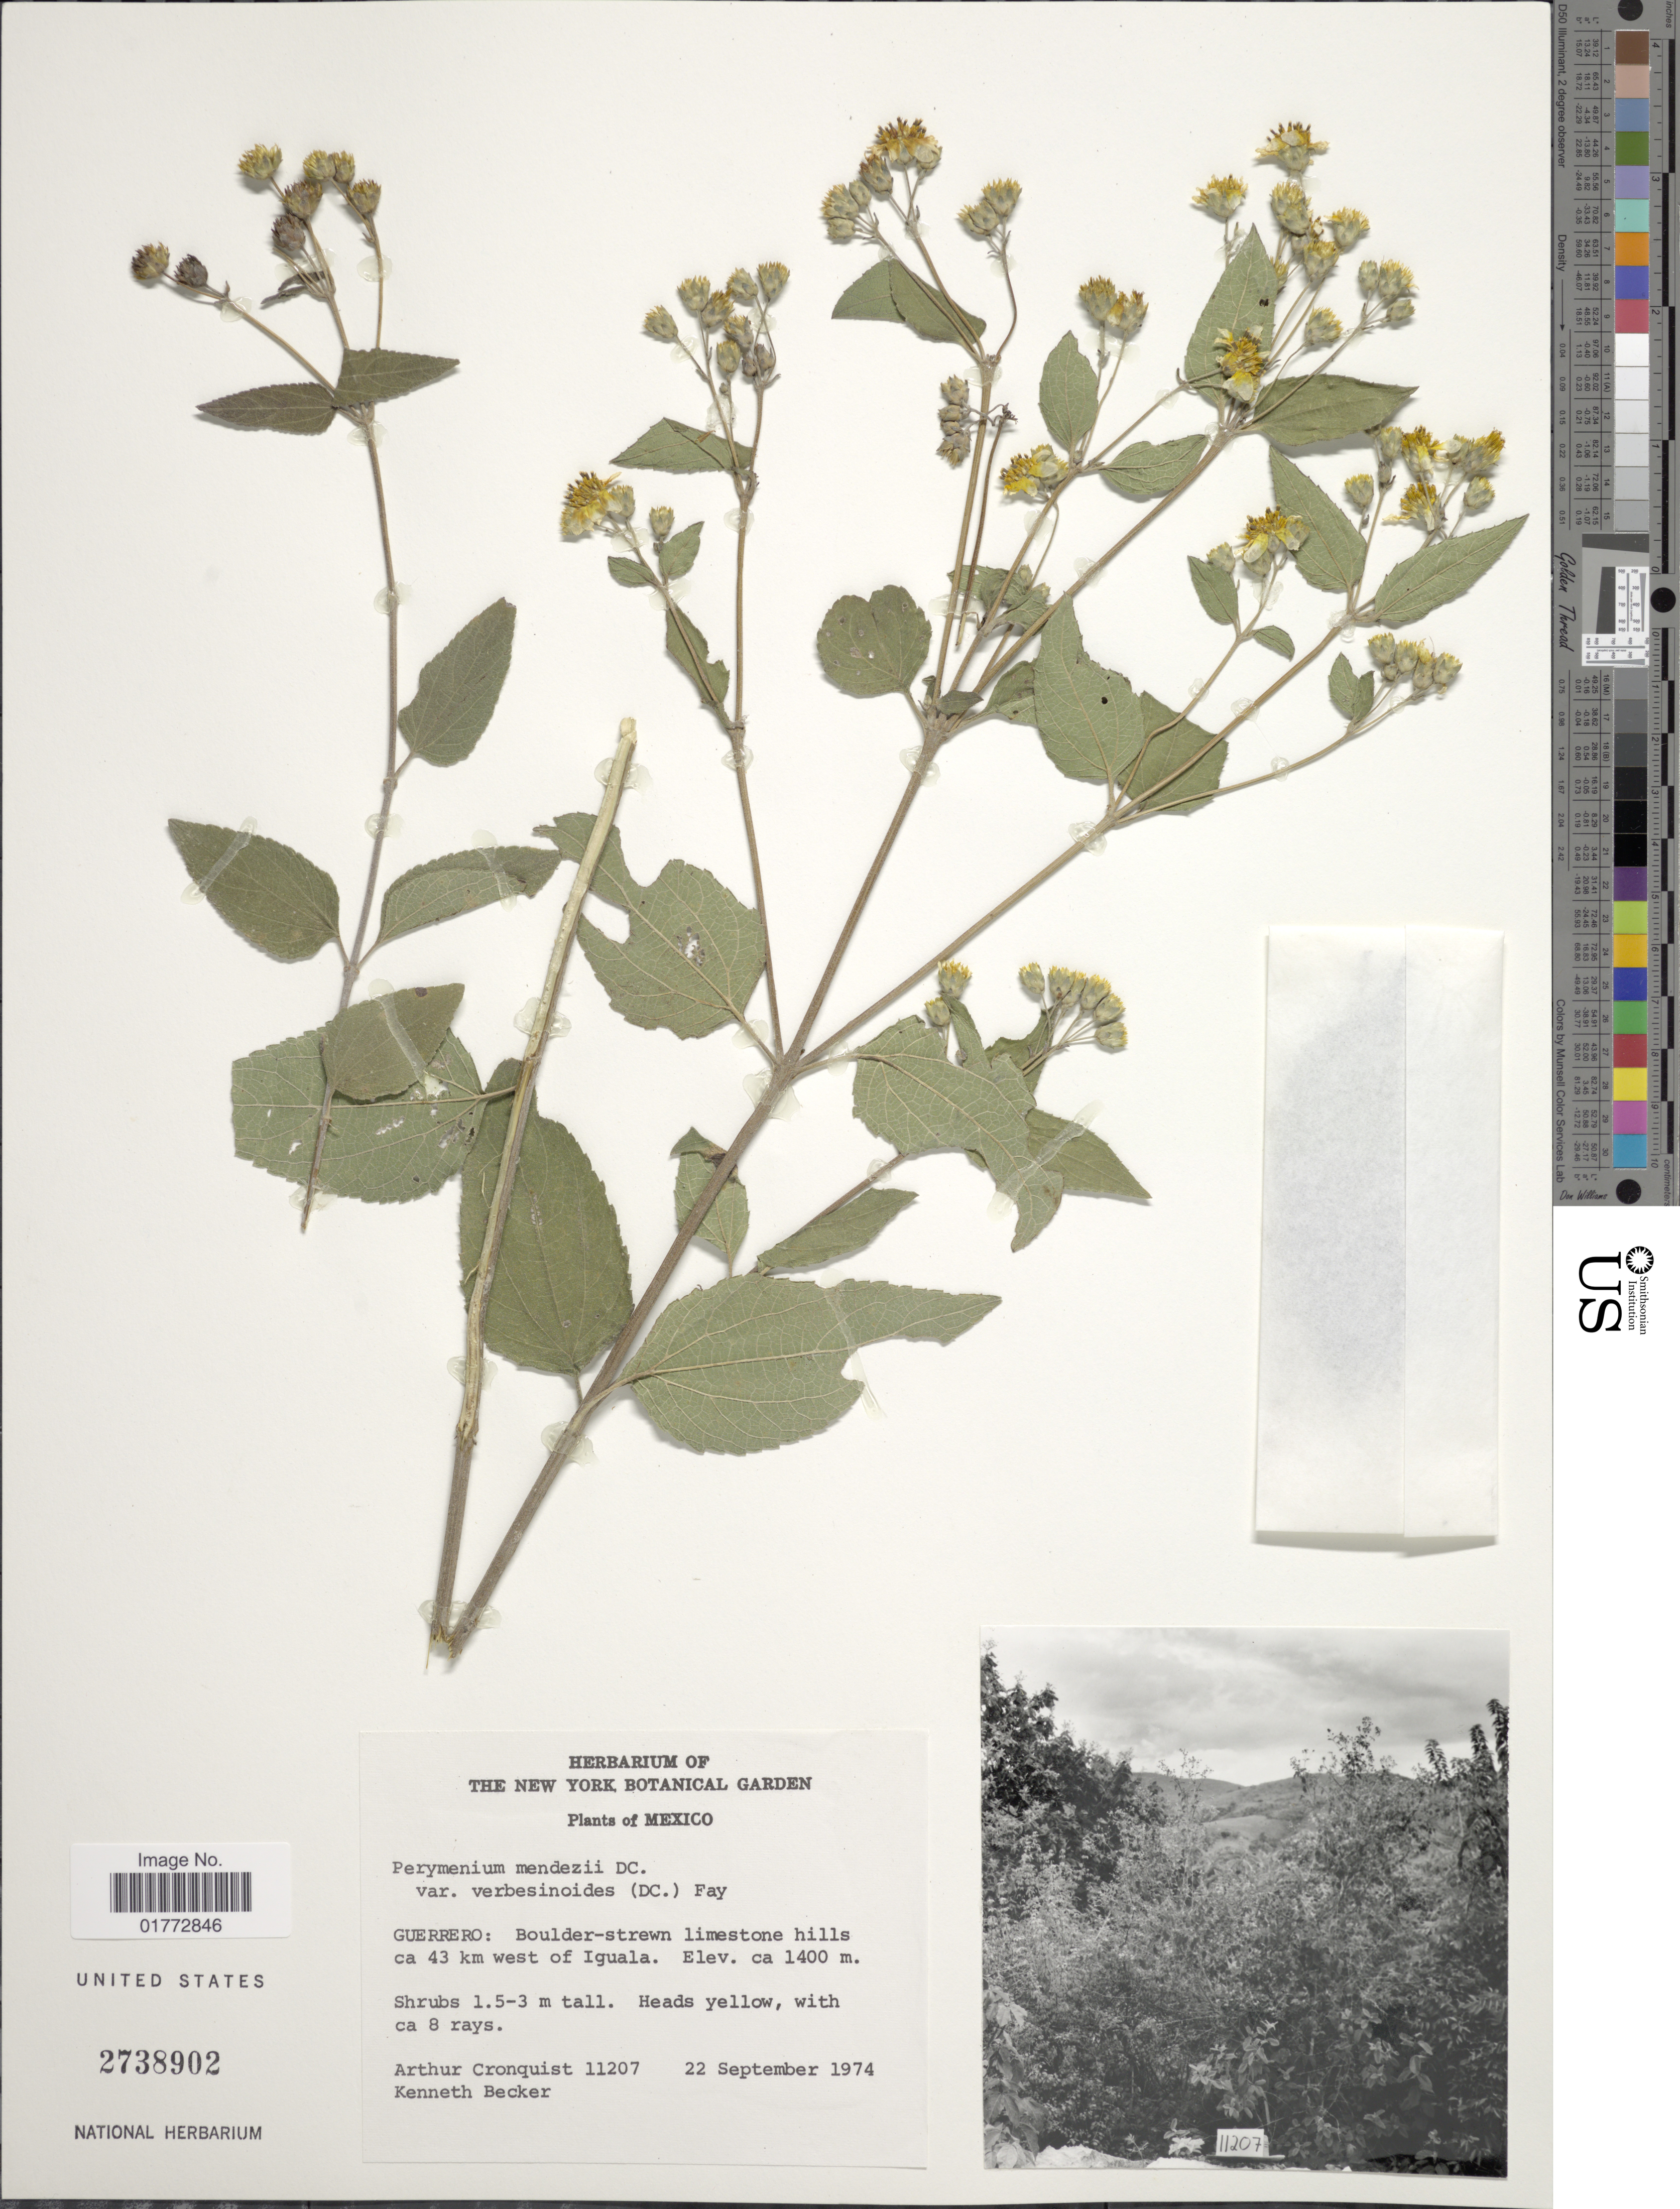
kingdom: Plantae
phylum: Tracheophyta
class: Magnoliopsida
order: Asterales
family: Asteraceae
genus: Perymenium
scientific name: Perymenium mendezii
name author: DC.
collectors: A. J. Cronquist & K. M. Becker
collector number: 11207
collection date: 1974-09-22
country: Mexico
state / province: Guerrero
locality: Boulder - strewn limestone hills ca 43 km west of Iguala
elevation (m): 1400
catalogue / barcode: US 2738902